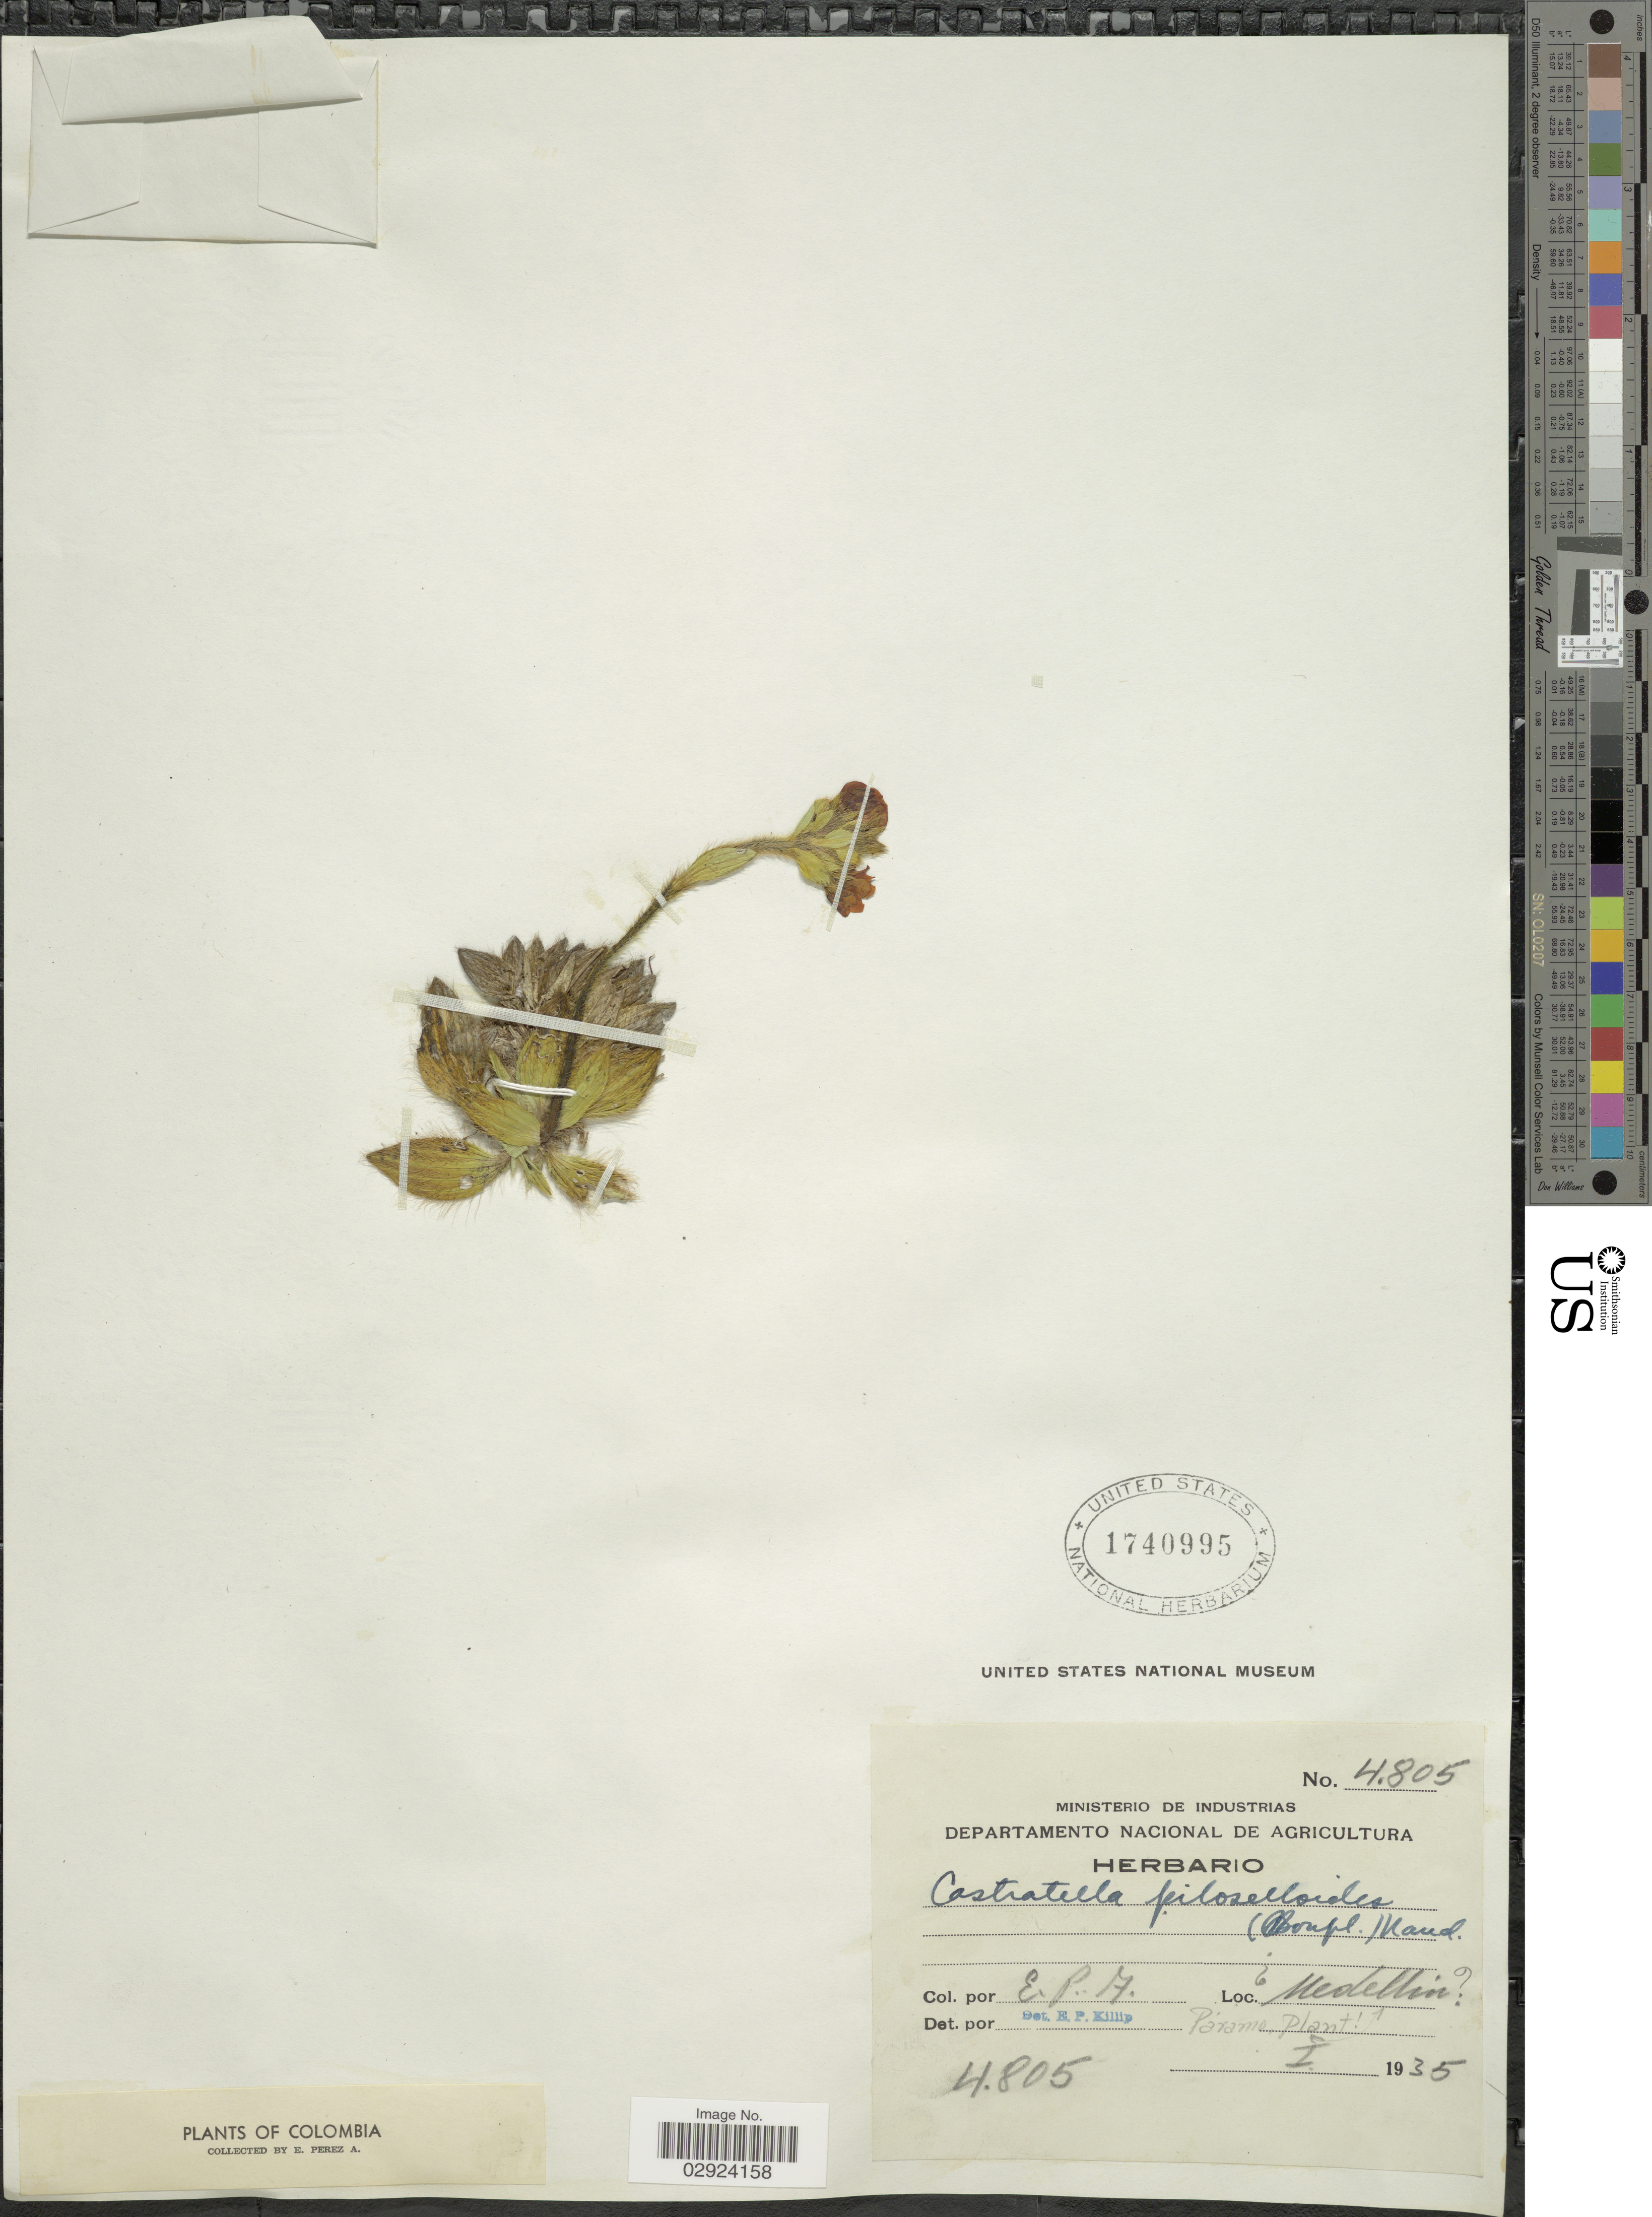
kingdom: Plantae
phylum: Tracheophyta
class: Magnoliopsida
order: Myrtales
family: Melastomataceae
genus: Castratella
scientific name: Castratella piloselloides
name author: (Bonpl.) Naudin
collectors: E. Pérez Arbeláez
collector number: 4805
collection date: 1935-01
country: Colombia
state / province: Antioquia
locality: Medellin, Paramo.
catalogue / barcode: US 1740995